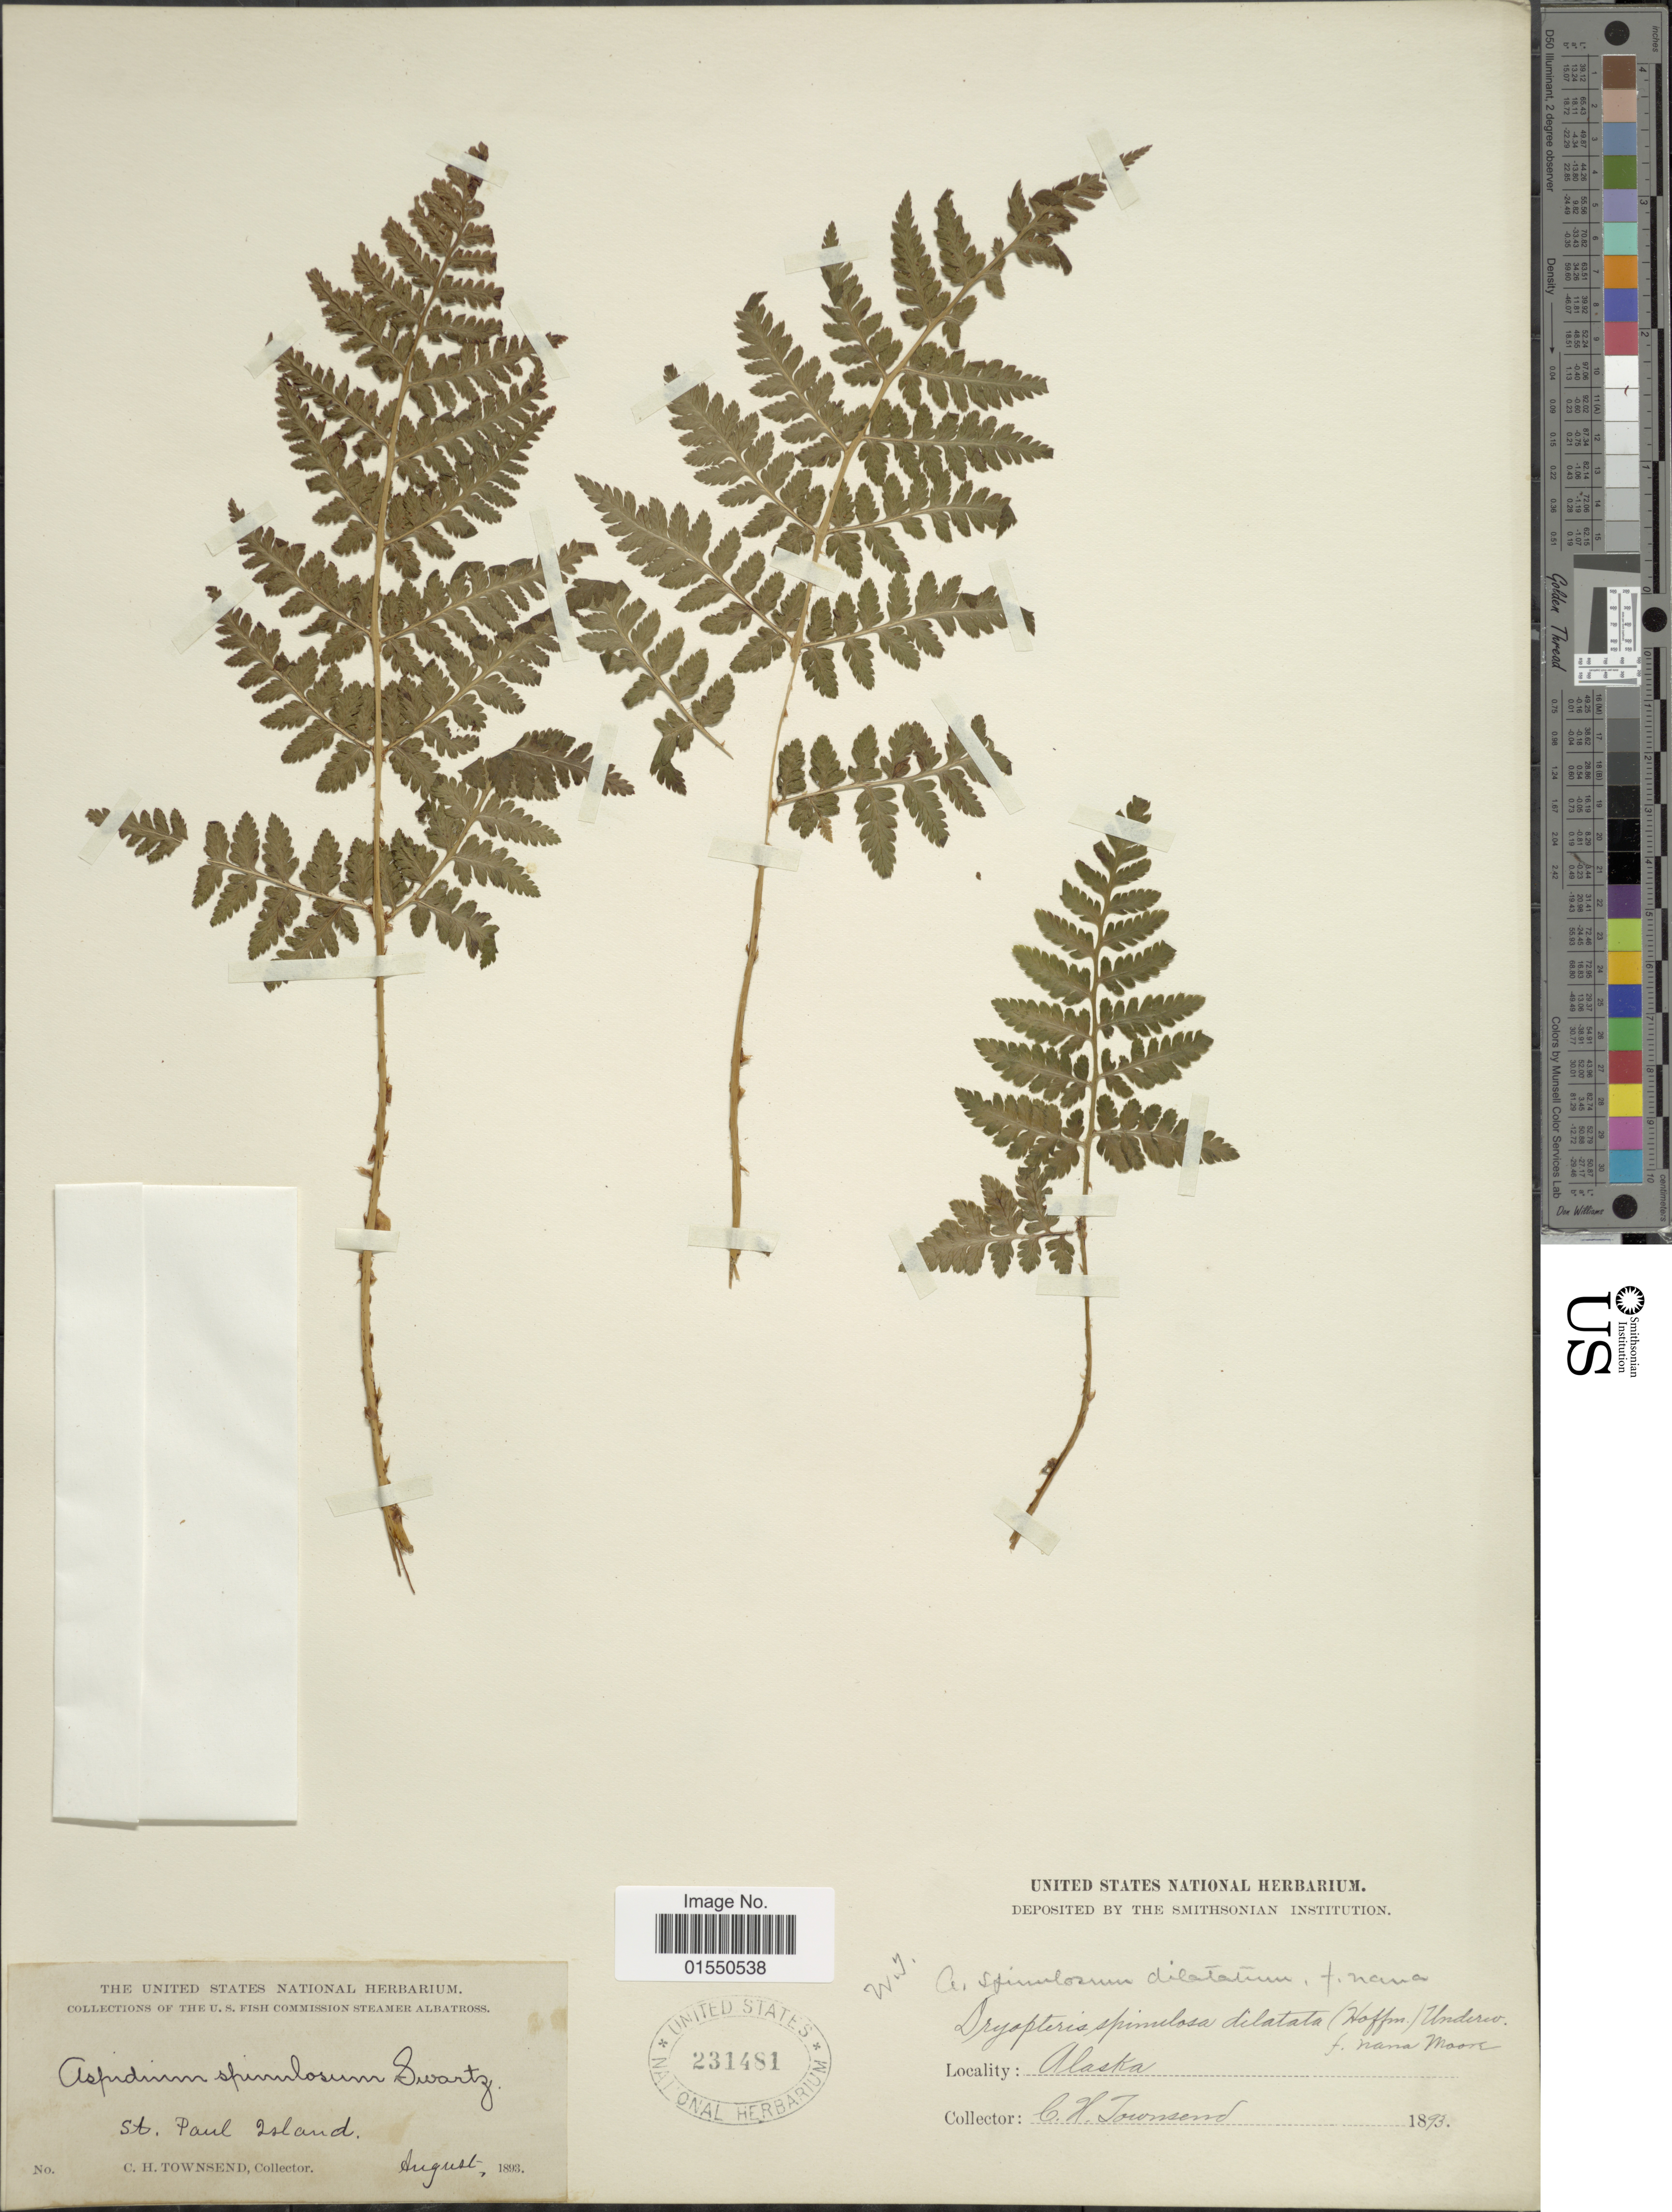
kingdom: Plantae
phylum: Tracheophyta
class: Polypodiopsida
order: Polypodiales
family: Dryopteridaceae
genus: Dryopteris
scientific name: Dryopteris expansa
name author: (C. Presl) Fraser-Jenk. & Jermy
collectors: C. H. Townsend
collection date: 1893-08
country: United States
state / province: Alaska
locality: St. Paul Island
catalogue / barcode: US 231481